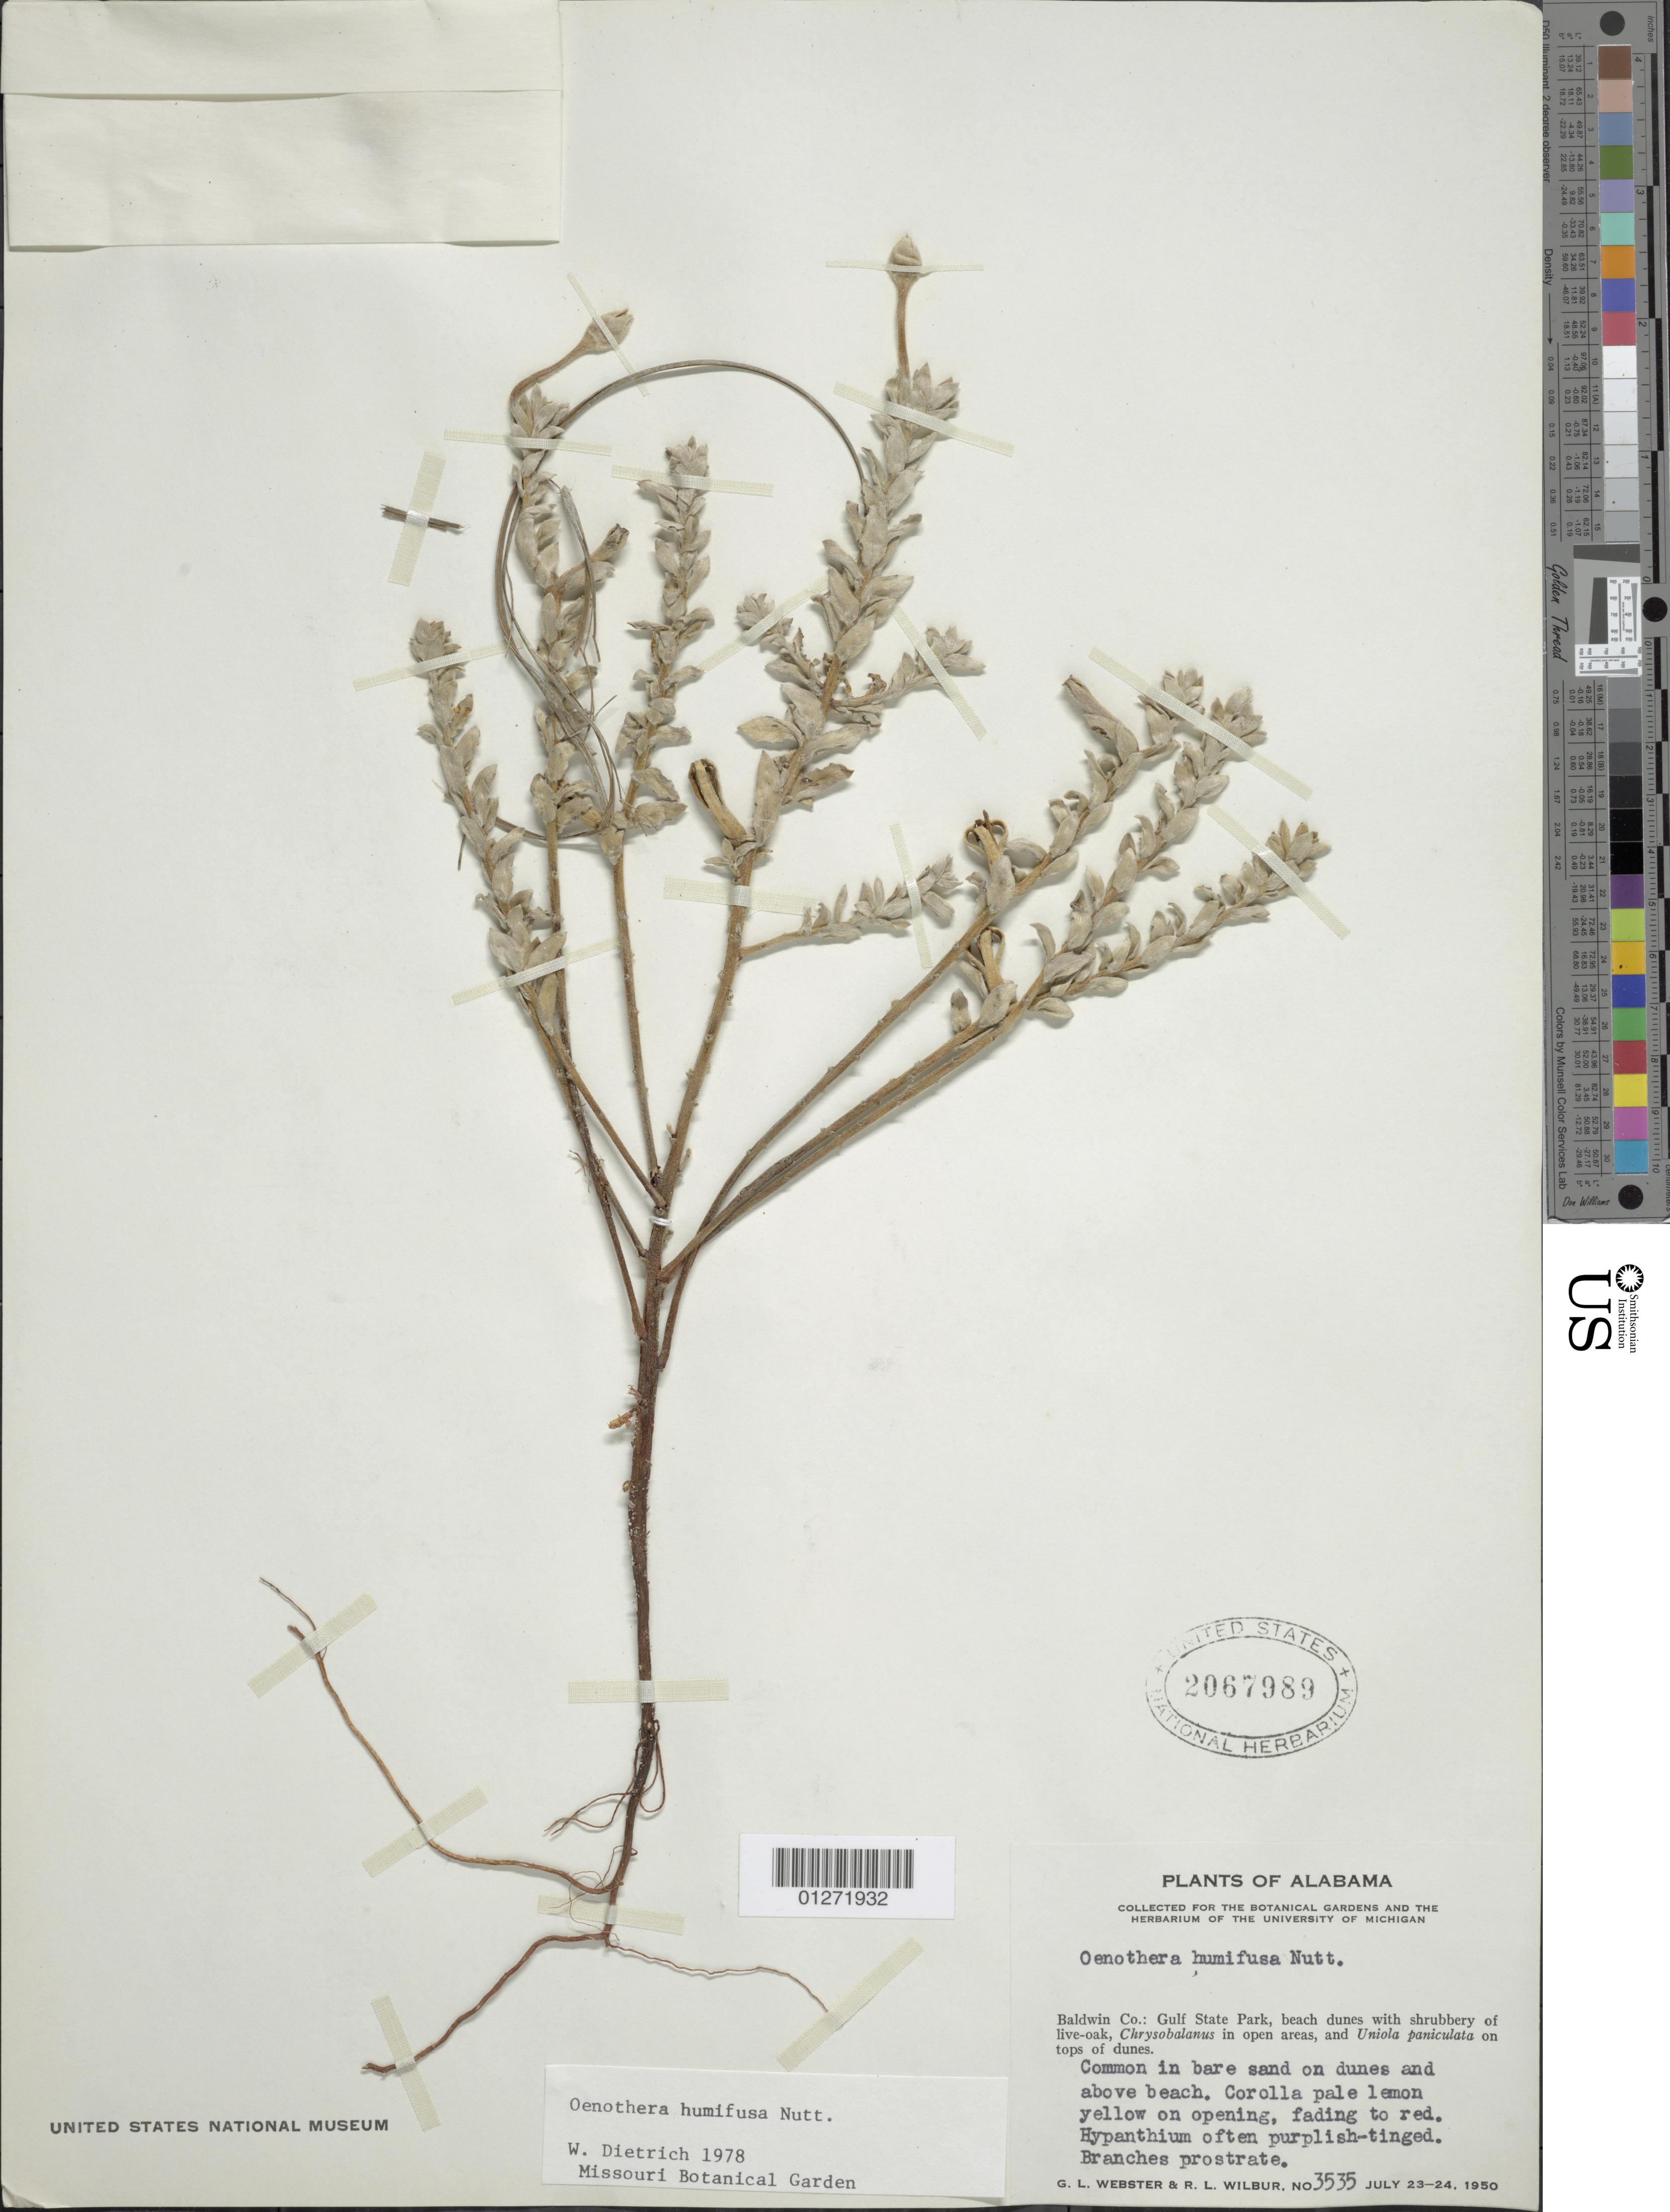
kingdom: Plantae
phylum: Tracheophyta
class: Magnoliopsida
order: Myrtales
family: Onagraceae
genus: Oenothera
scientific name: Oenothera humifusa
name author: Nutt.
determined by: Dietrich, W.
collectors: G. L. Webster & R. L. Wilbur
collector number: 3535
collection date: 1950-07-23/1950-07-24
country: United States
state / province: Alabama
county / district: Baldwin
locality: Gulf State Park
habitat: Bare sand on dunes.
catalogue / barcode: US 2067989